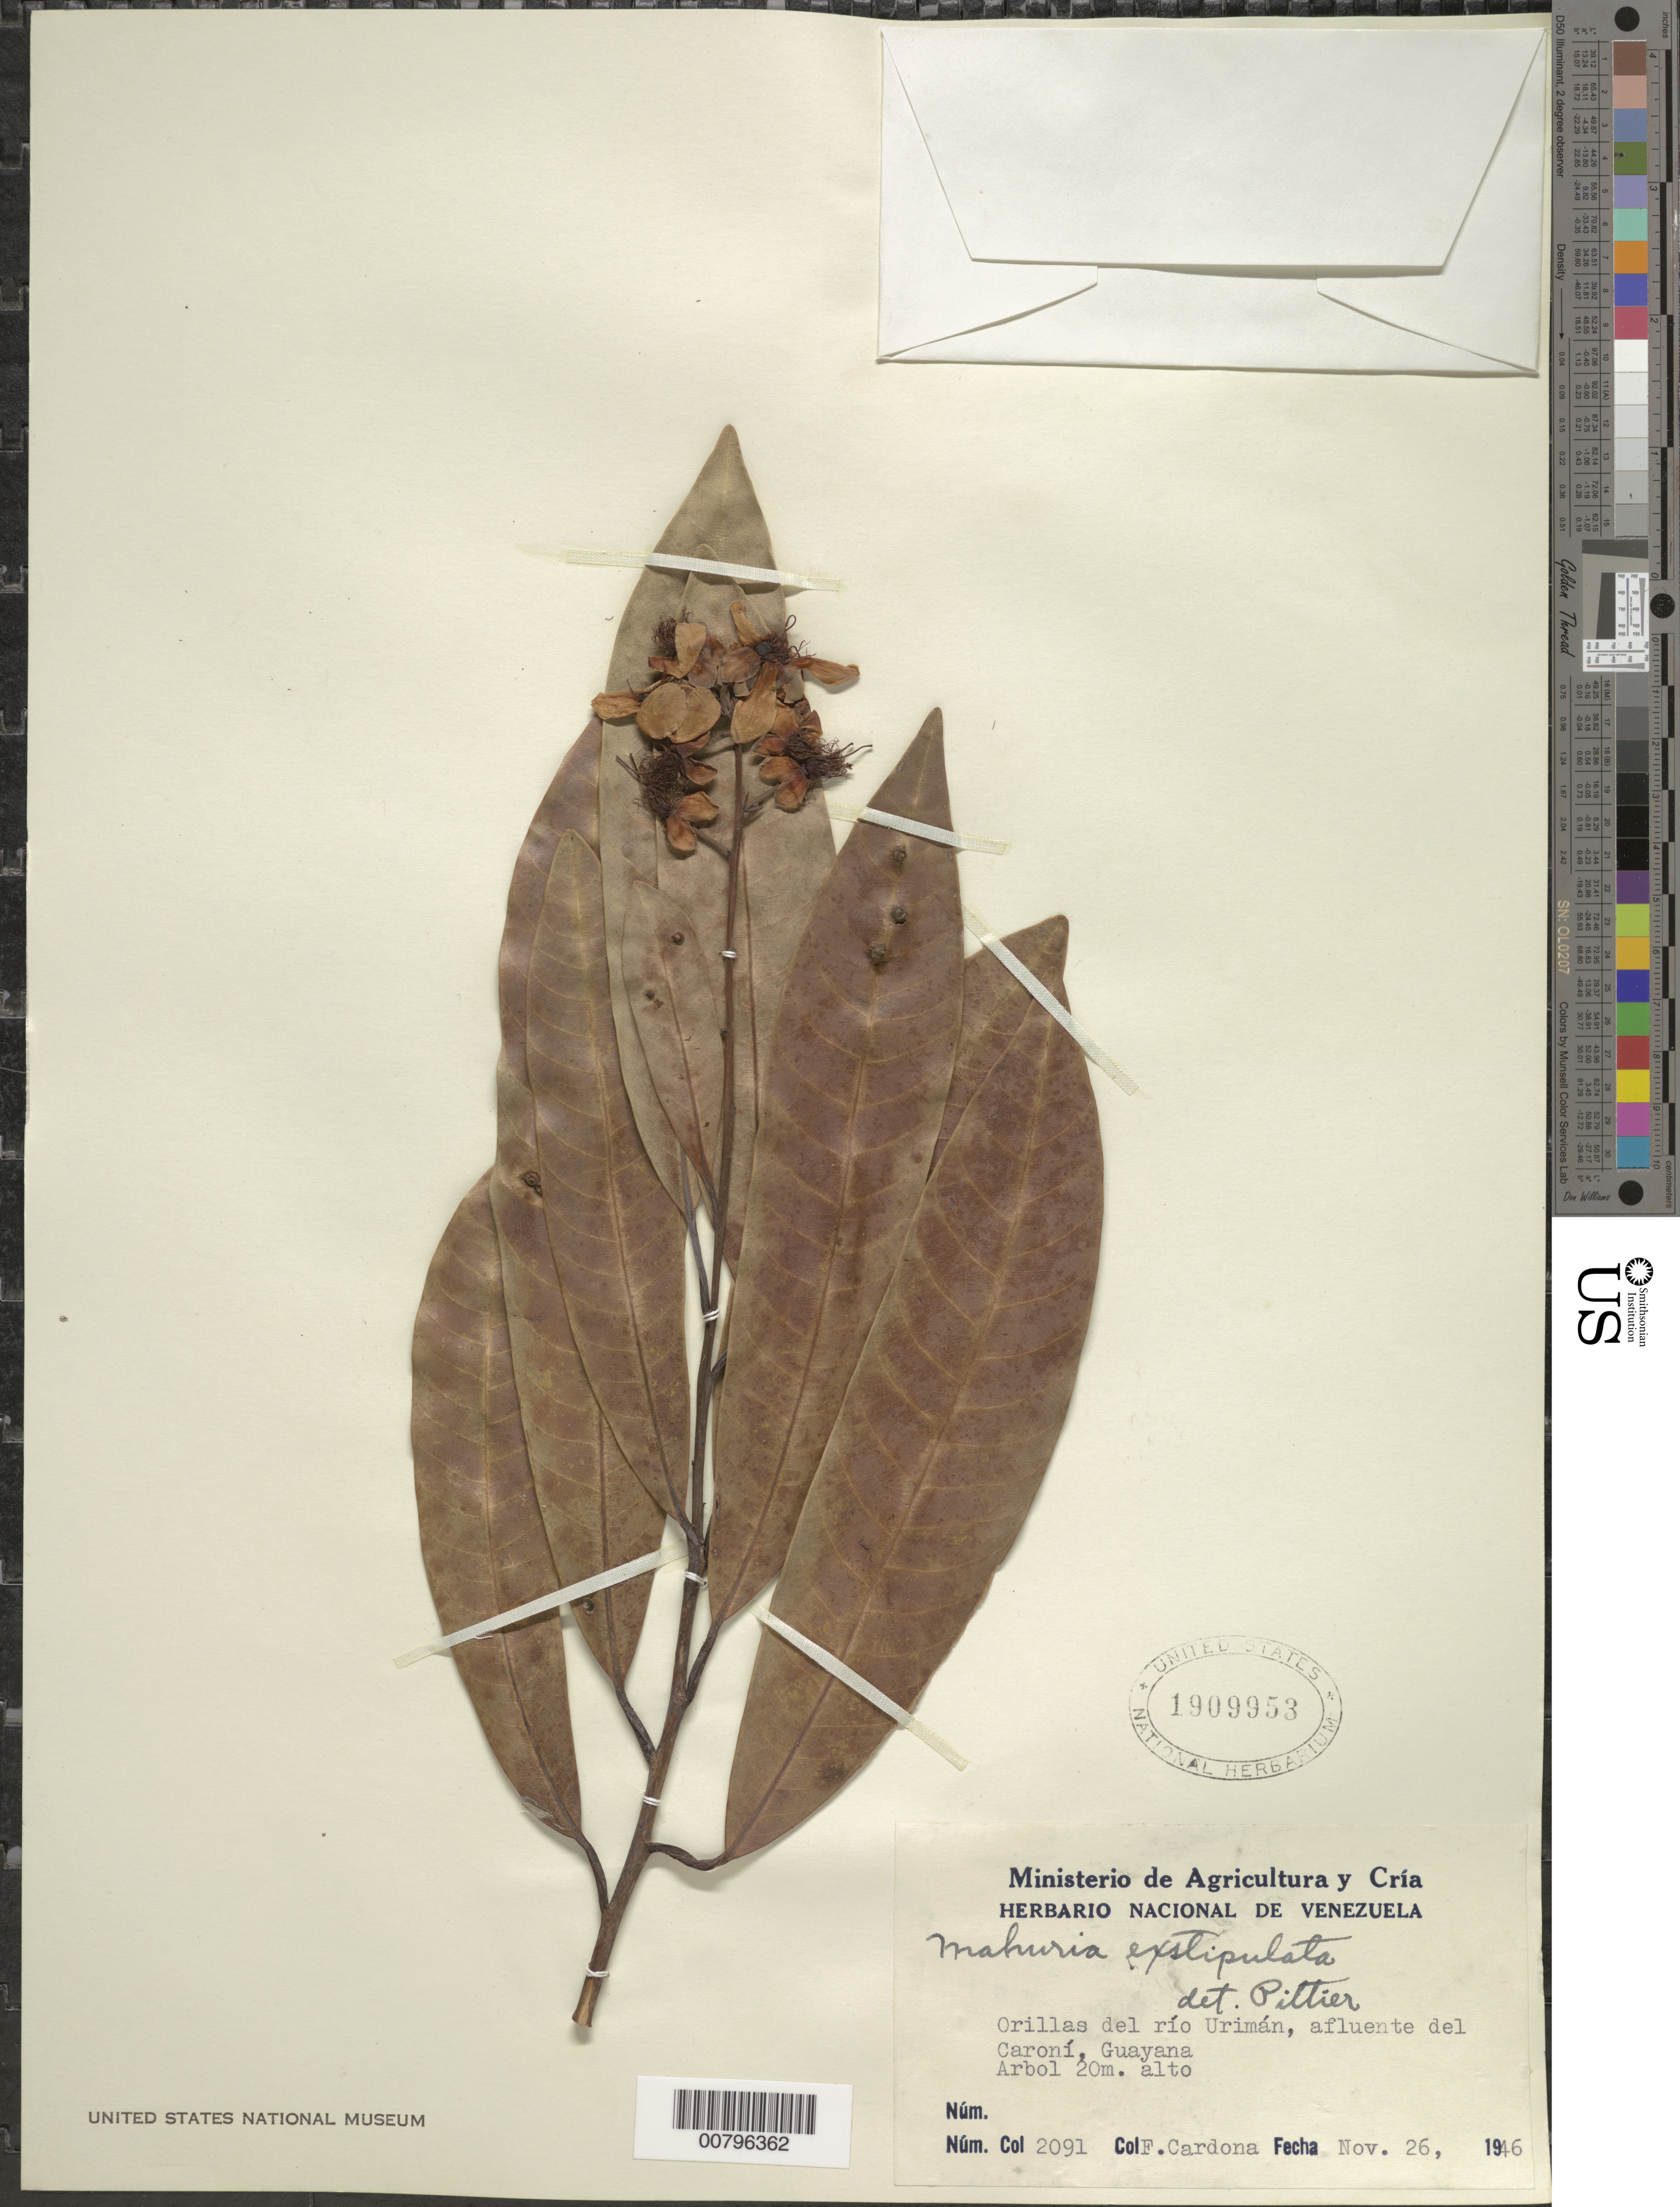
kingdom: Plantae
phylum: Tracheophyta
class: Magnoliopsida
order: Malpighiales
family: Calophyllaceae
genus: Mahurea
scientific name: Mahurea exstipulata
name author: Benth.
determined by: Pittier, Henri F.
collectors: F. Cardona Puig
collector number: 2091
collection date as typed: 26-Nov-46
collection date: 1946-11-26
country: Venezuela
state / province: Bolívar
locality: Rio Uriman, afluente del Río Caroní; Guayana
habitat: Orillas del rio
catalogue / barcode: US 1909953